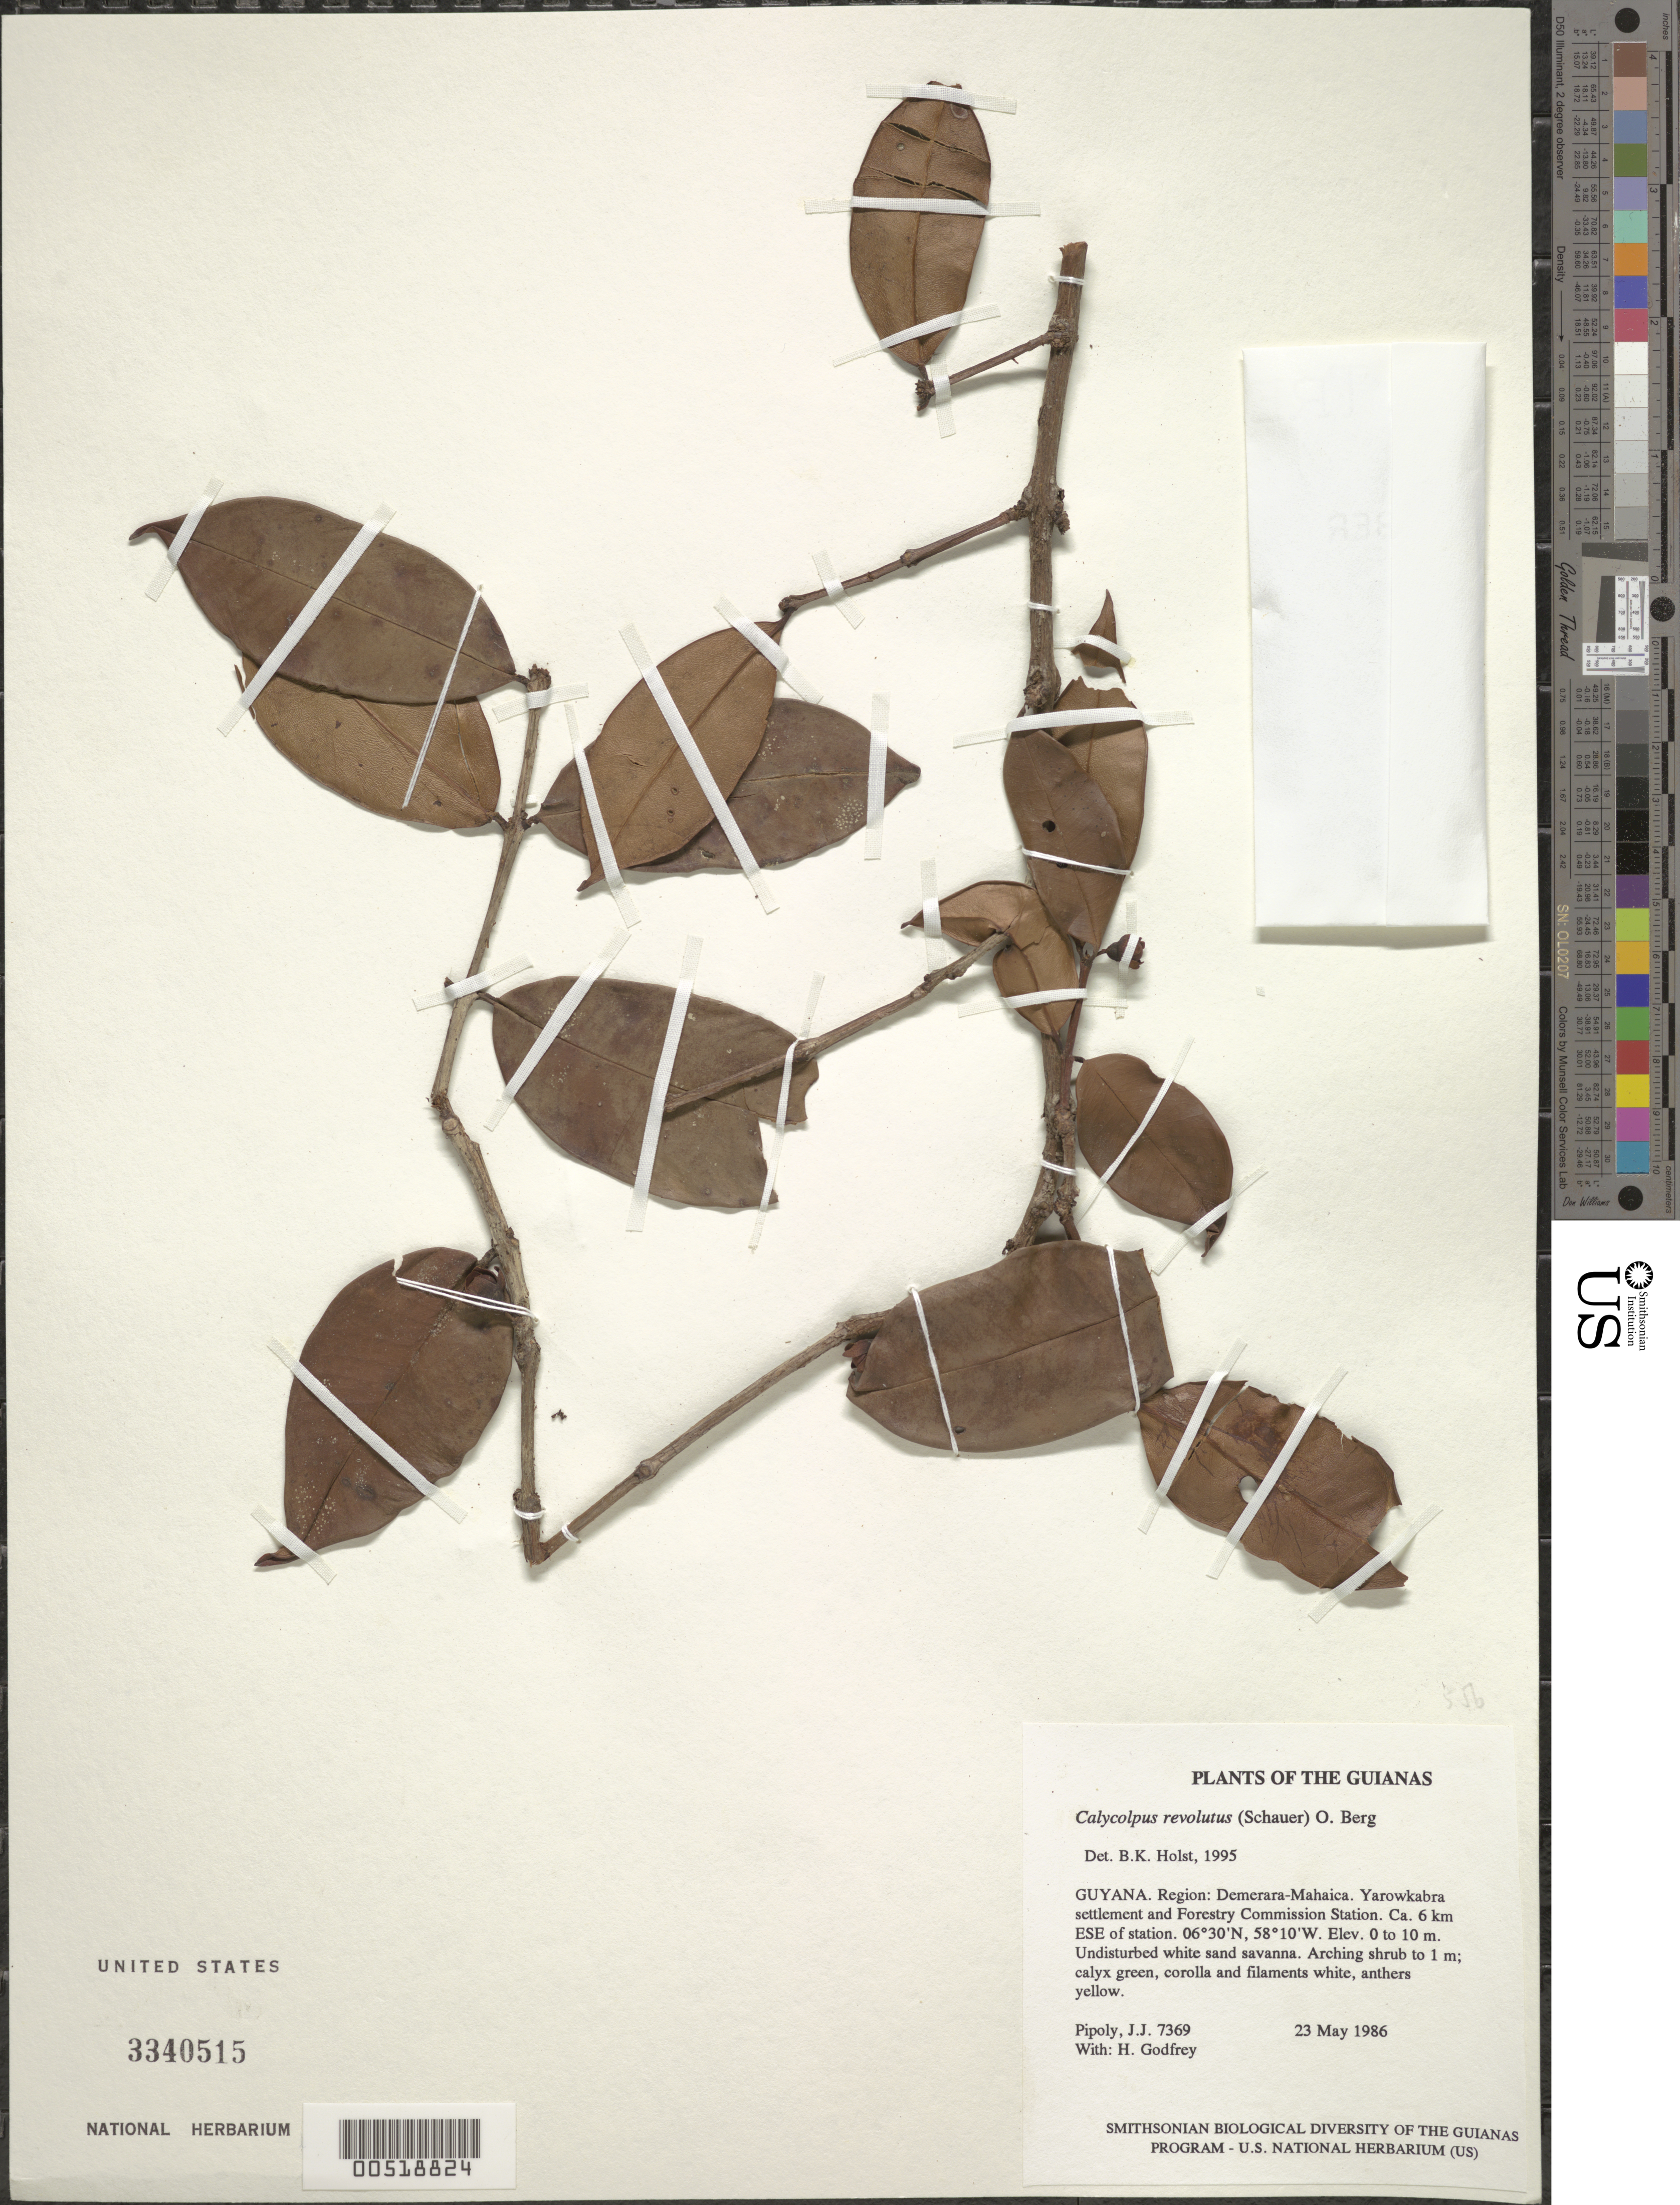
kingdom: Plantae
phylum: Tracheophyta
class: Magnoliopsida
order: Myrtales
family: Myrtaceae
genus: Calycolpus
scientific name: Calycolpus revolutus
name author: (Schauer) O. Berg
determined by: Holst, Bruce K.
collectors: J. J. Pipoly & H. Godfrey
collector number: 7369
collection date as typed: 23 May 1986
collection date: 1986-05-23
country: Guyana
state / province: Demerara-Mahaica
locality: Yarowkabra settlement and Forestry Commission Station ca. 6 km ESE of station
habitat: Undisturbed white sand savanna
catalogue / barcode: US 3340515